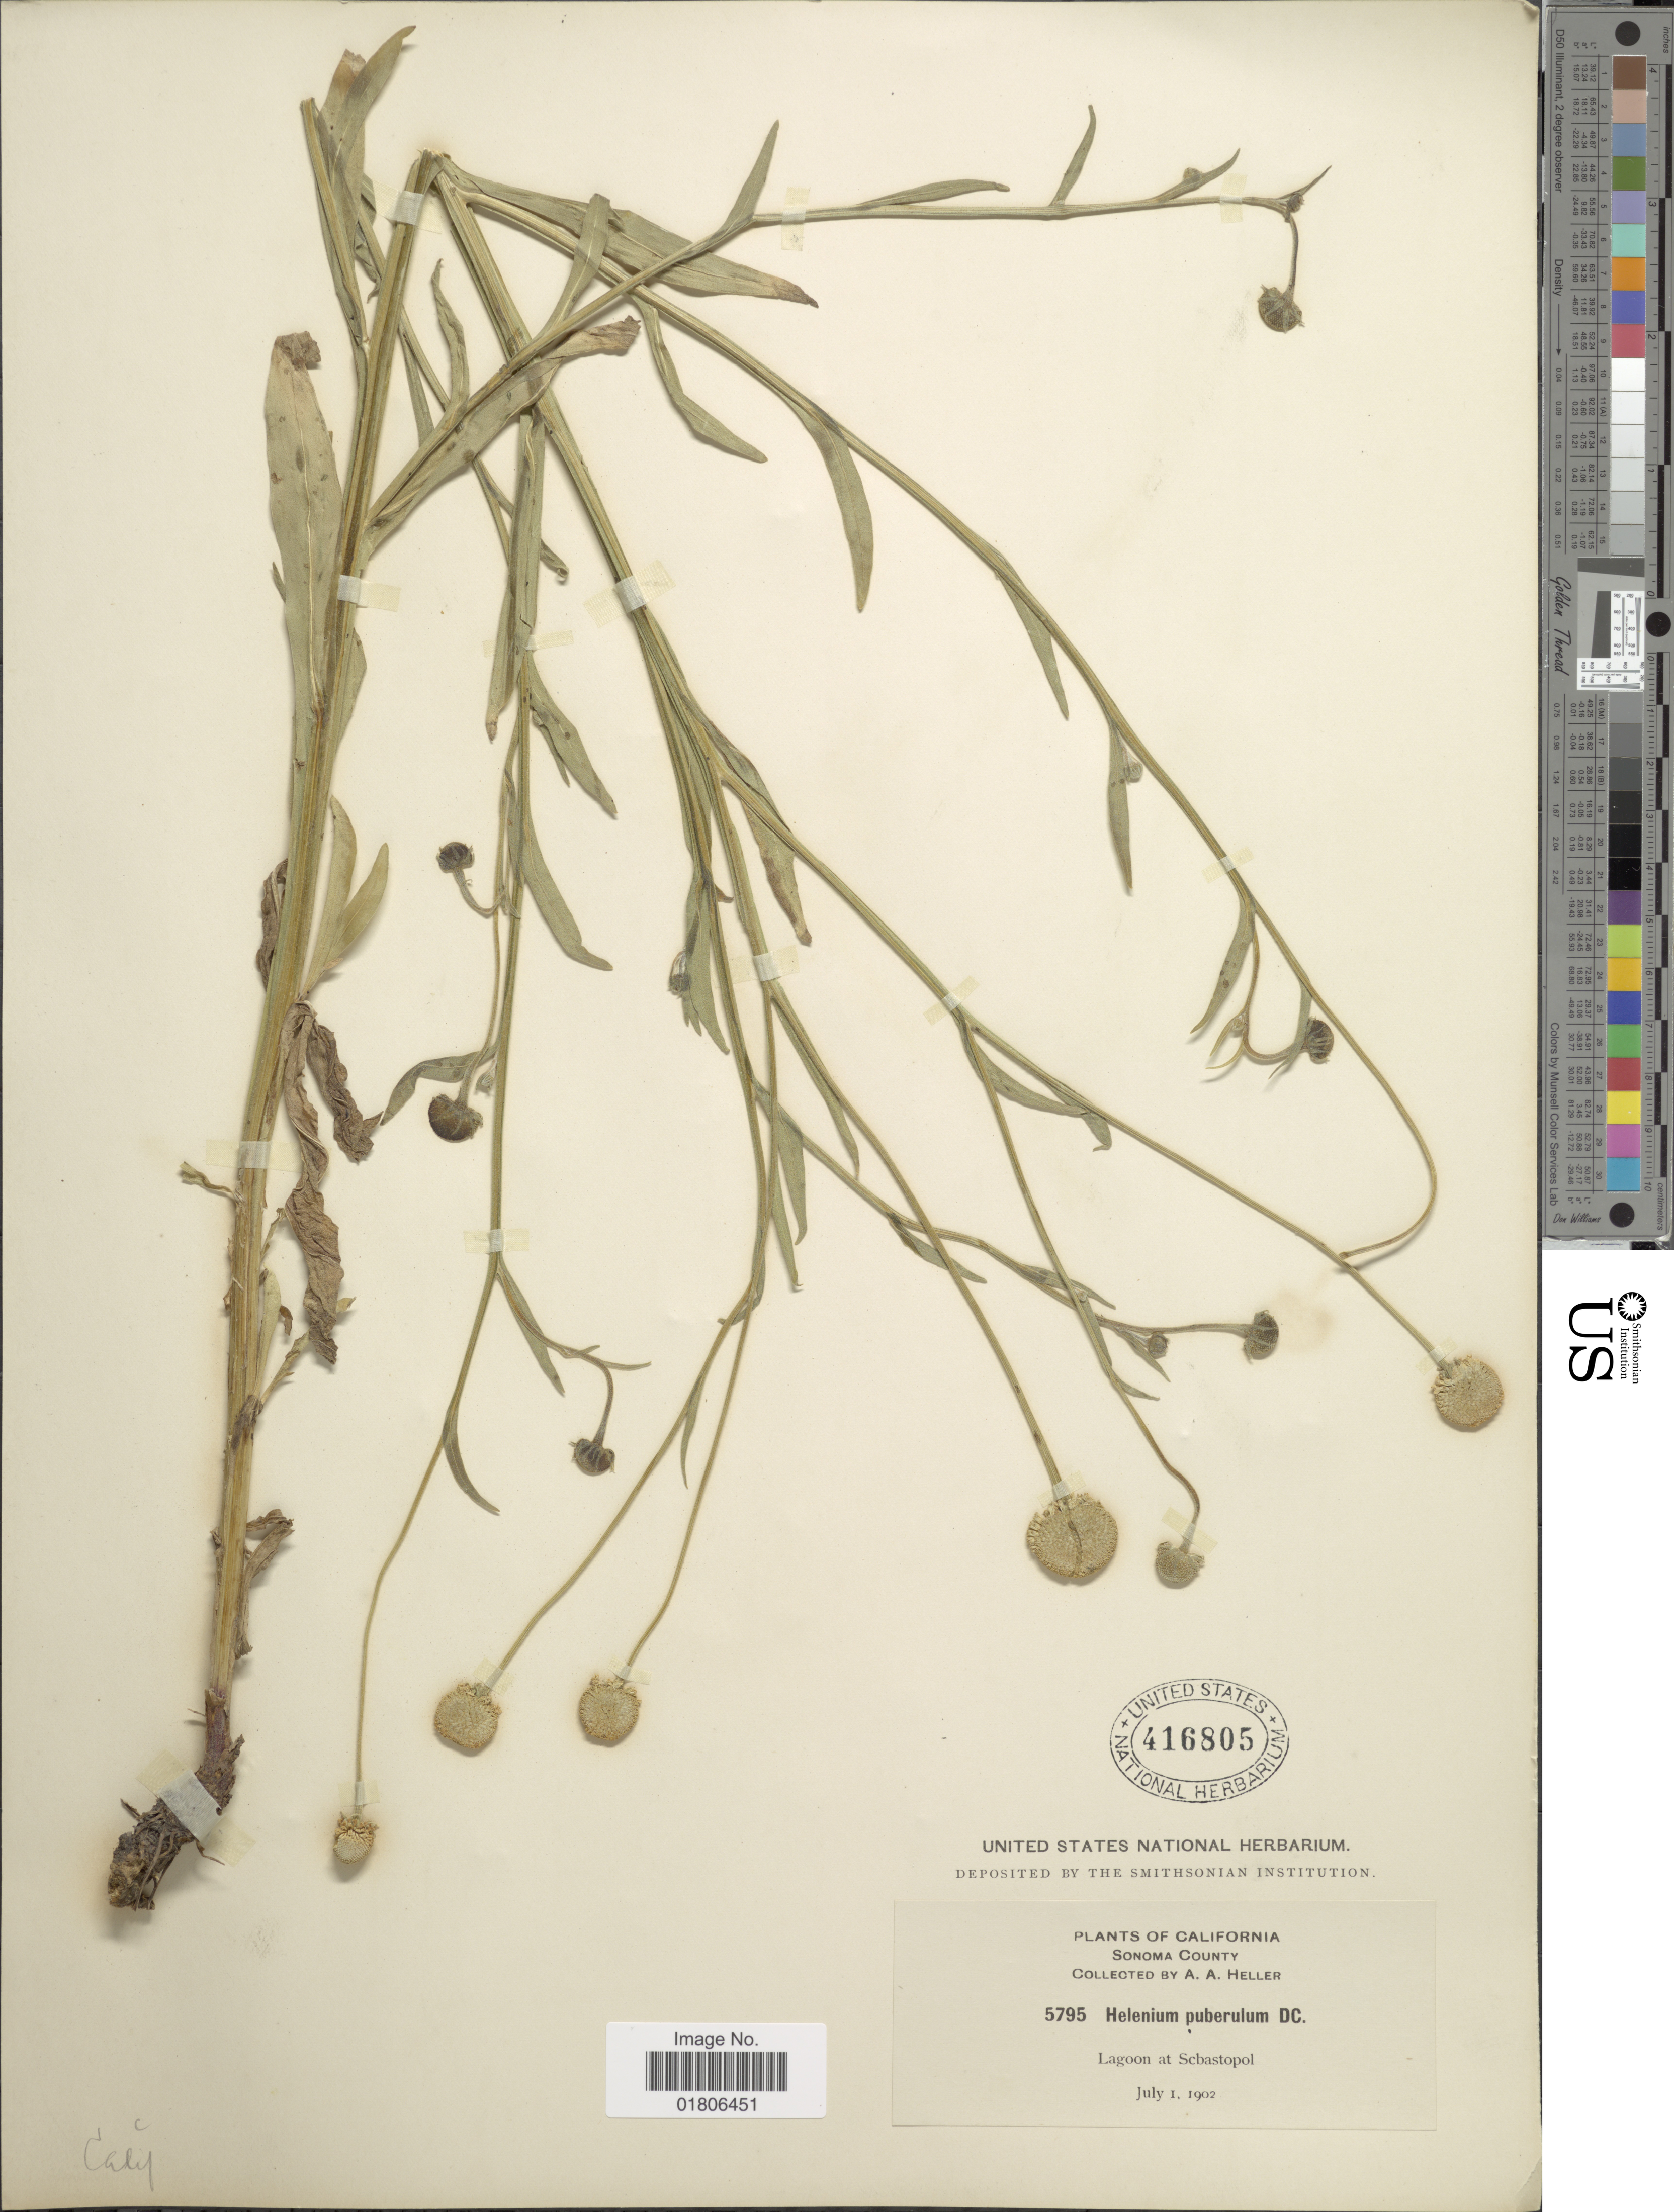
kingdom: Plantae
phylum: Tracheophyta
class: Magnoliopsida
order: Asterales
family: Asteraceae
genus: Helenium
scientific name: Helenium pinnatifidum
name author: (Schwein. ex Nutt.) Rydb.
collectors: A. A. Heller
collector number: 5795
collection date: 1902-07-01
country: United States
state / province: California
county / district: Sonoma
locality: Sonoma County, Lagoon at Sebastopol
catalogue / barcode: US 416805